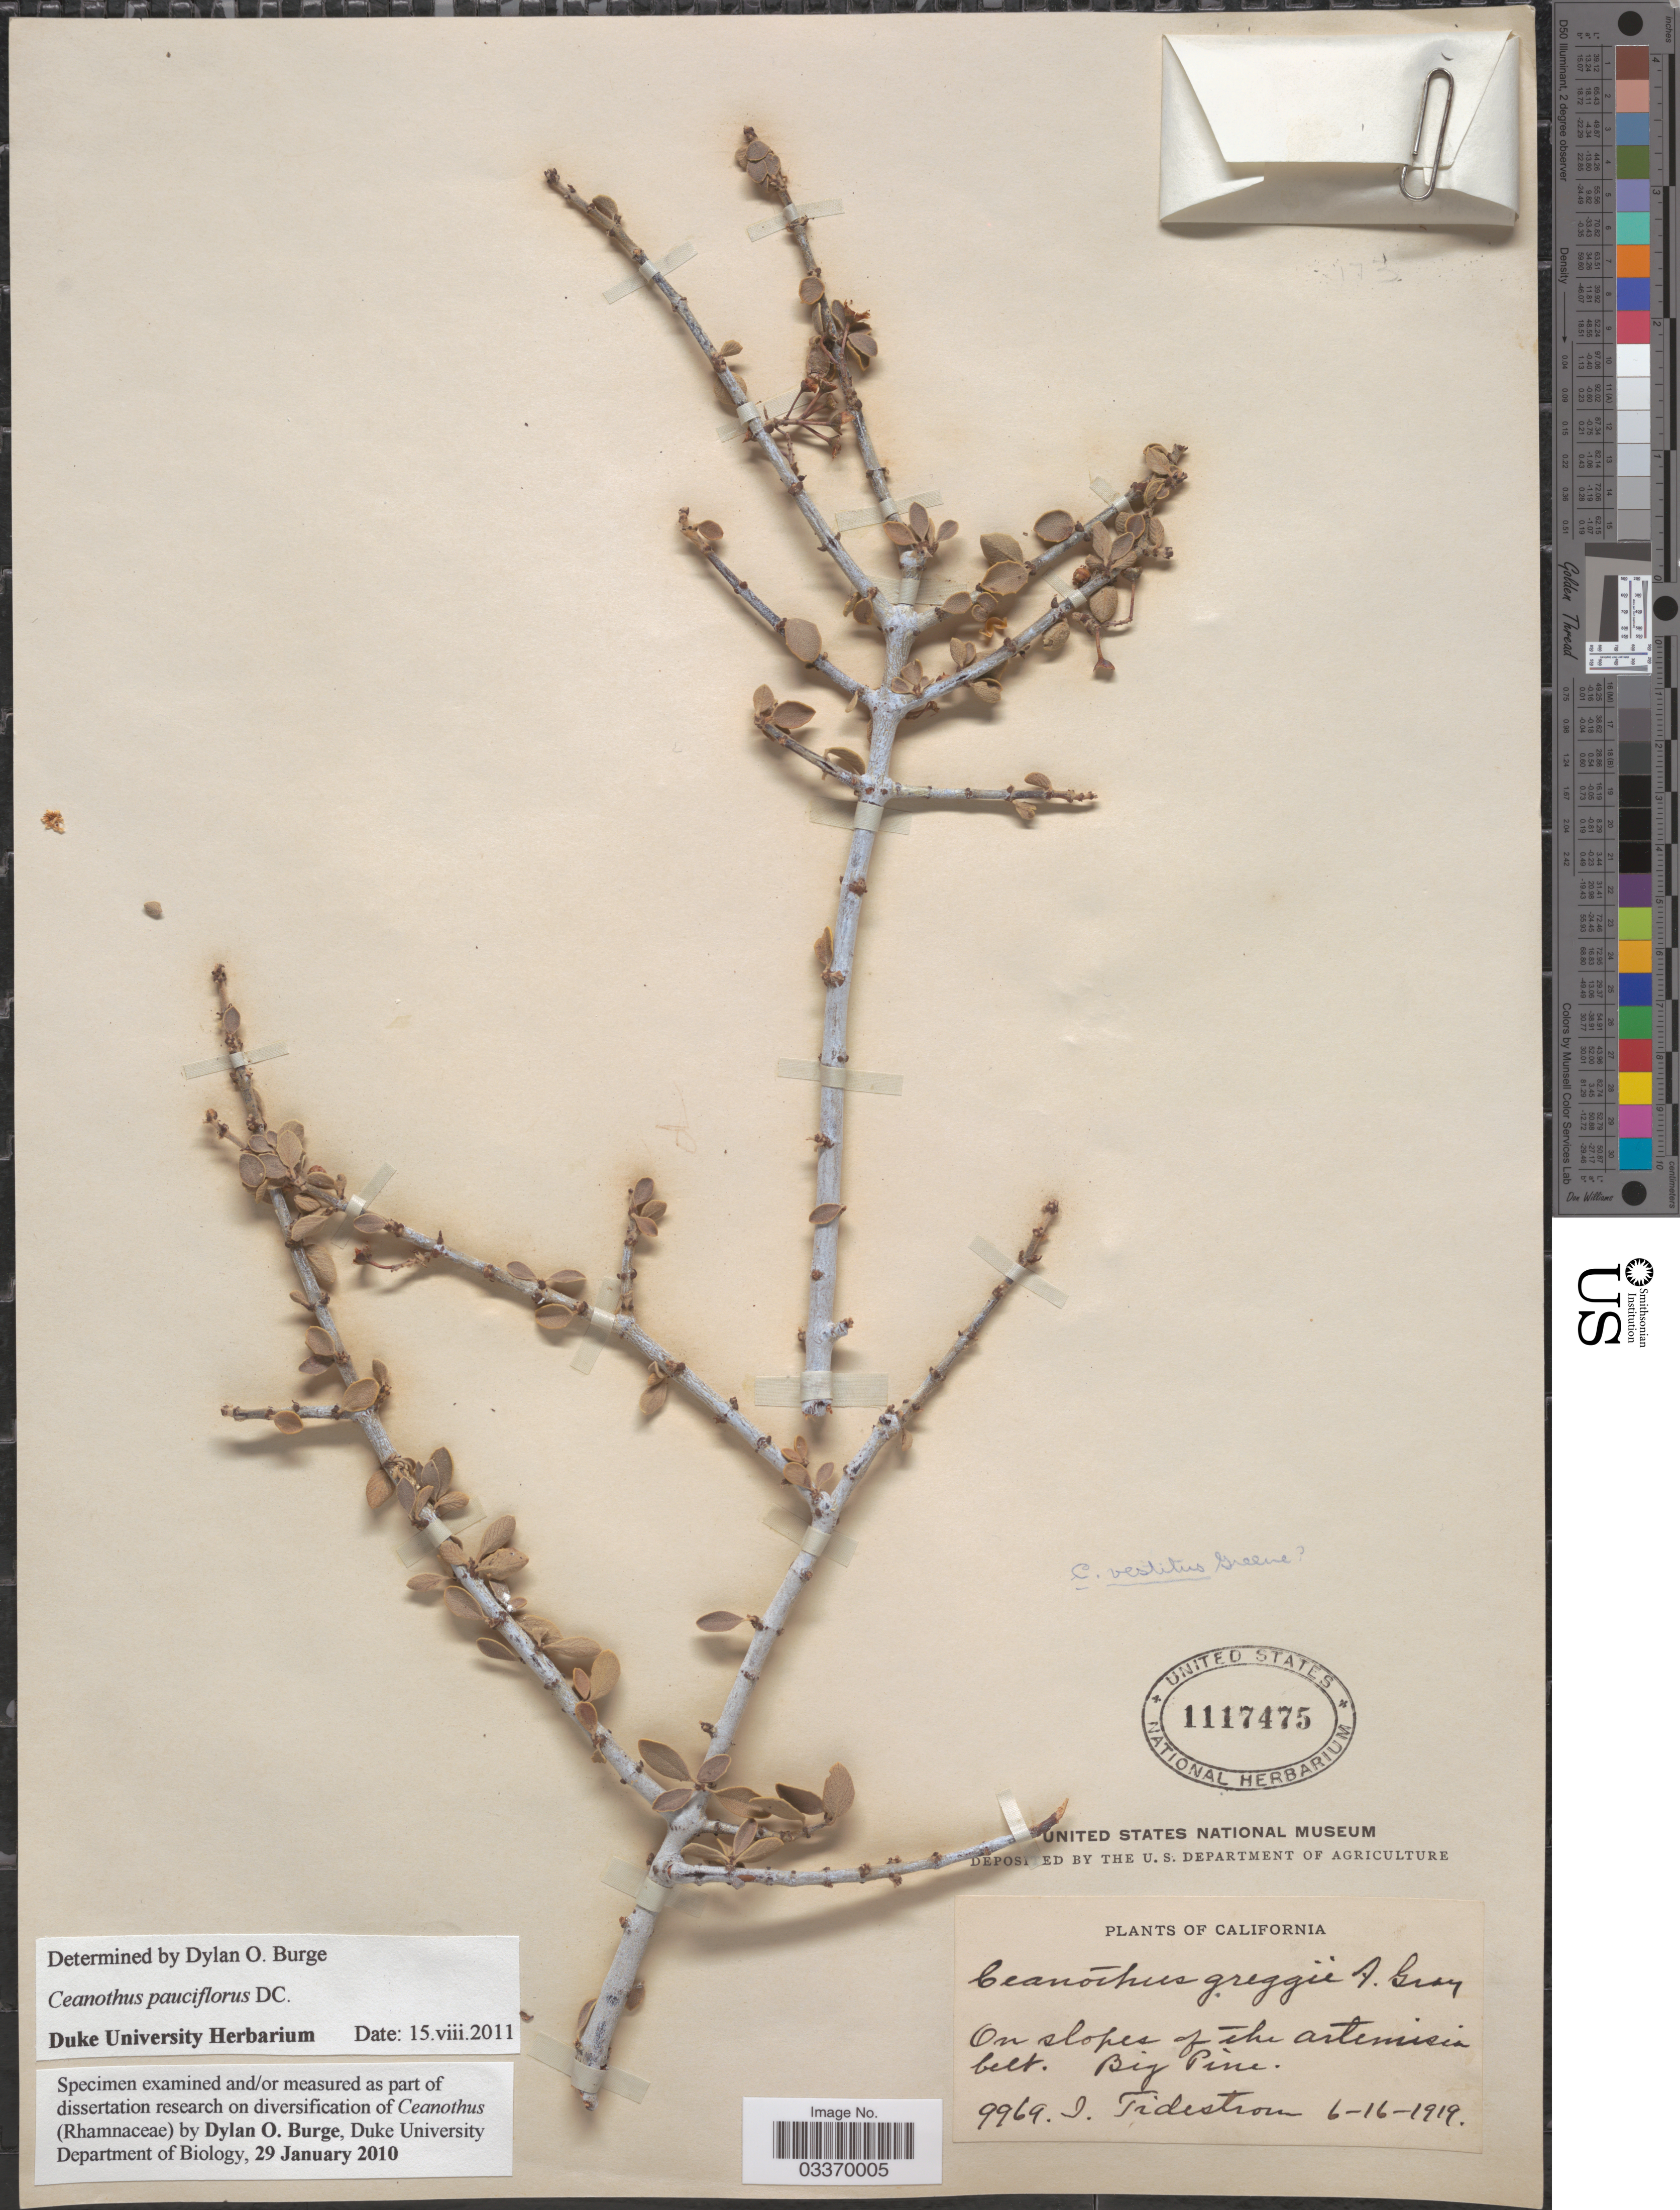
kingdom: Plantae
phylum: Tracheophyta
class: Magnoliopsida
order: Rosales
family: Rhamnaceae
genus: Ceanothus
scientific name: Ceanothus pauciflorus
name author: DC.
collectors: I. F. Tidestrom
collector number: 9969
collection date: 1919-06-16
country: United States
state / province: California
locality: On slopes of the artemisia belt. Big Pine.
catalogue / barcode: US 1117475